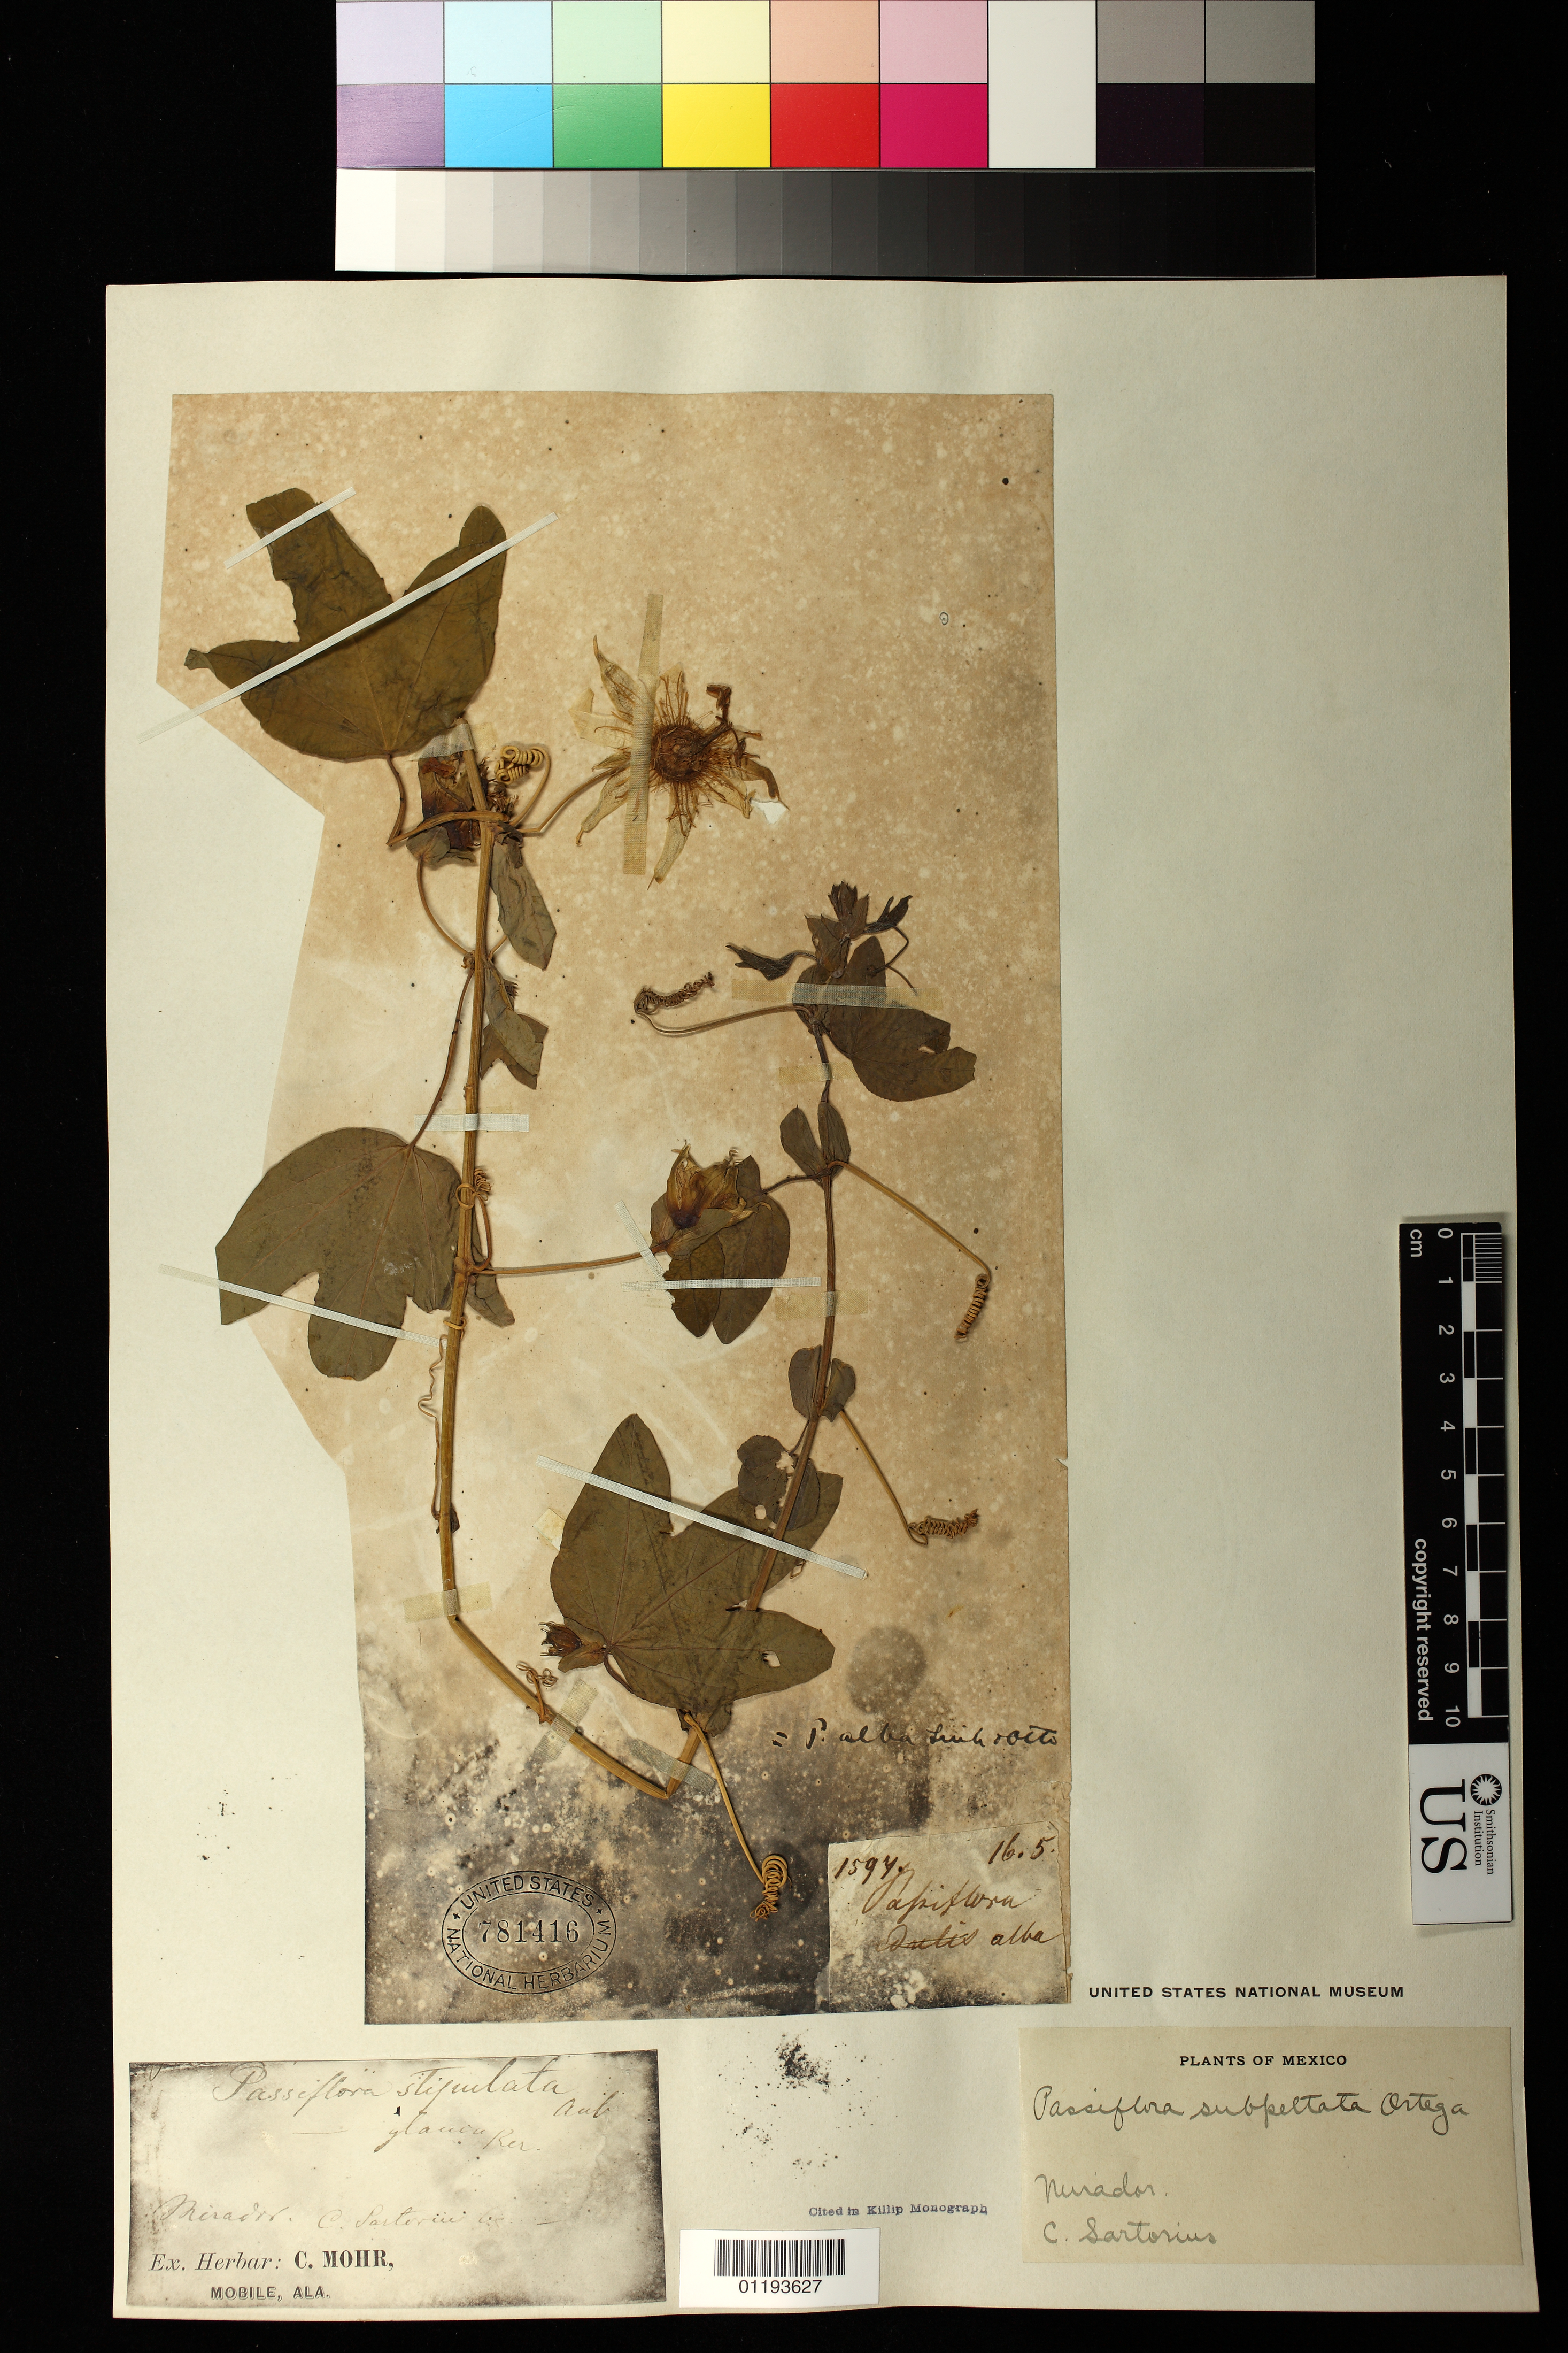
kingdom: Plantae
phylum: Tracheophyta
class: Magnoliopsida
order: Malpighiales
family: Passifloraceae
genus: Passiflora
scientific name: Passiflora subpeltata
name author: Ortega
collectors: C. Sartorius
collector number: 1594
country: Mexico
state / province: Veracruz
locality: Mirador.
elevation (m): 1097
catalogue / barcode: US 781416